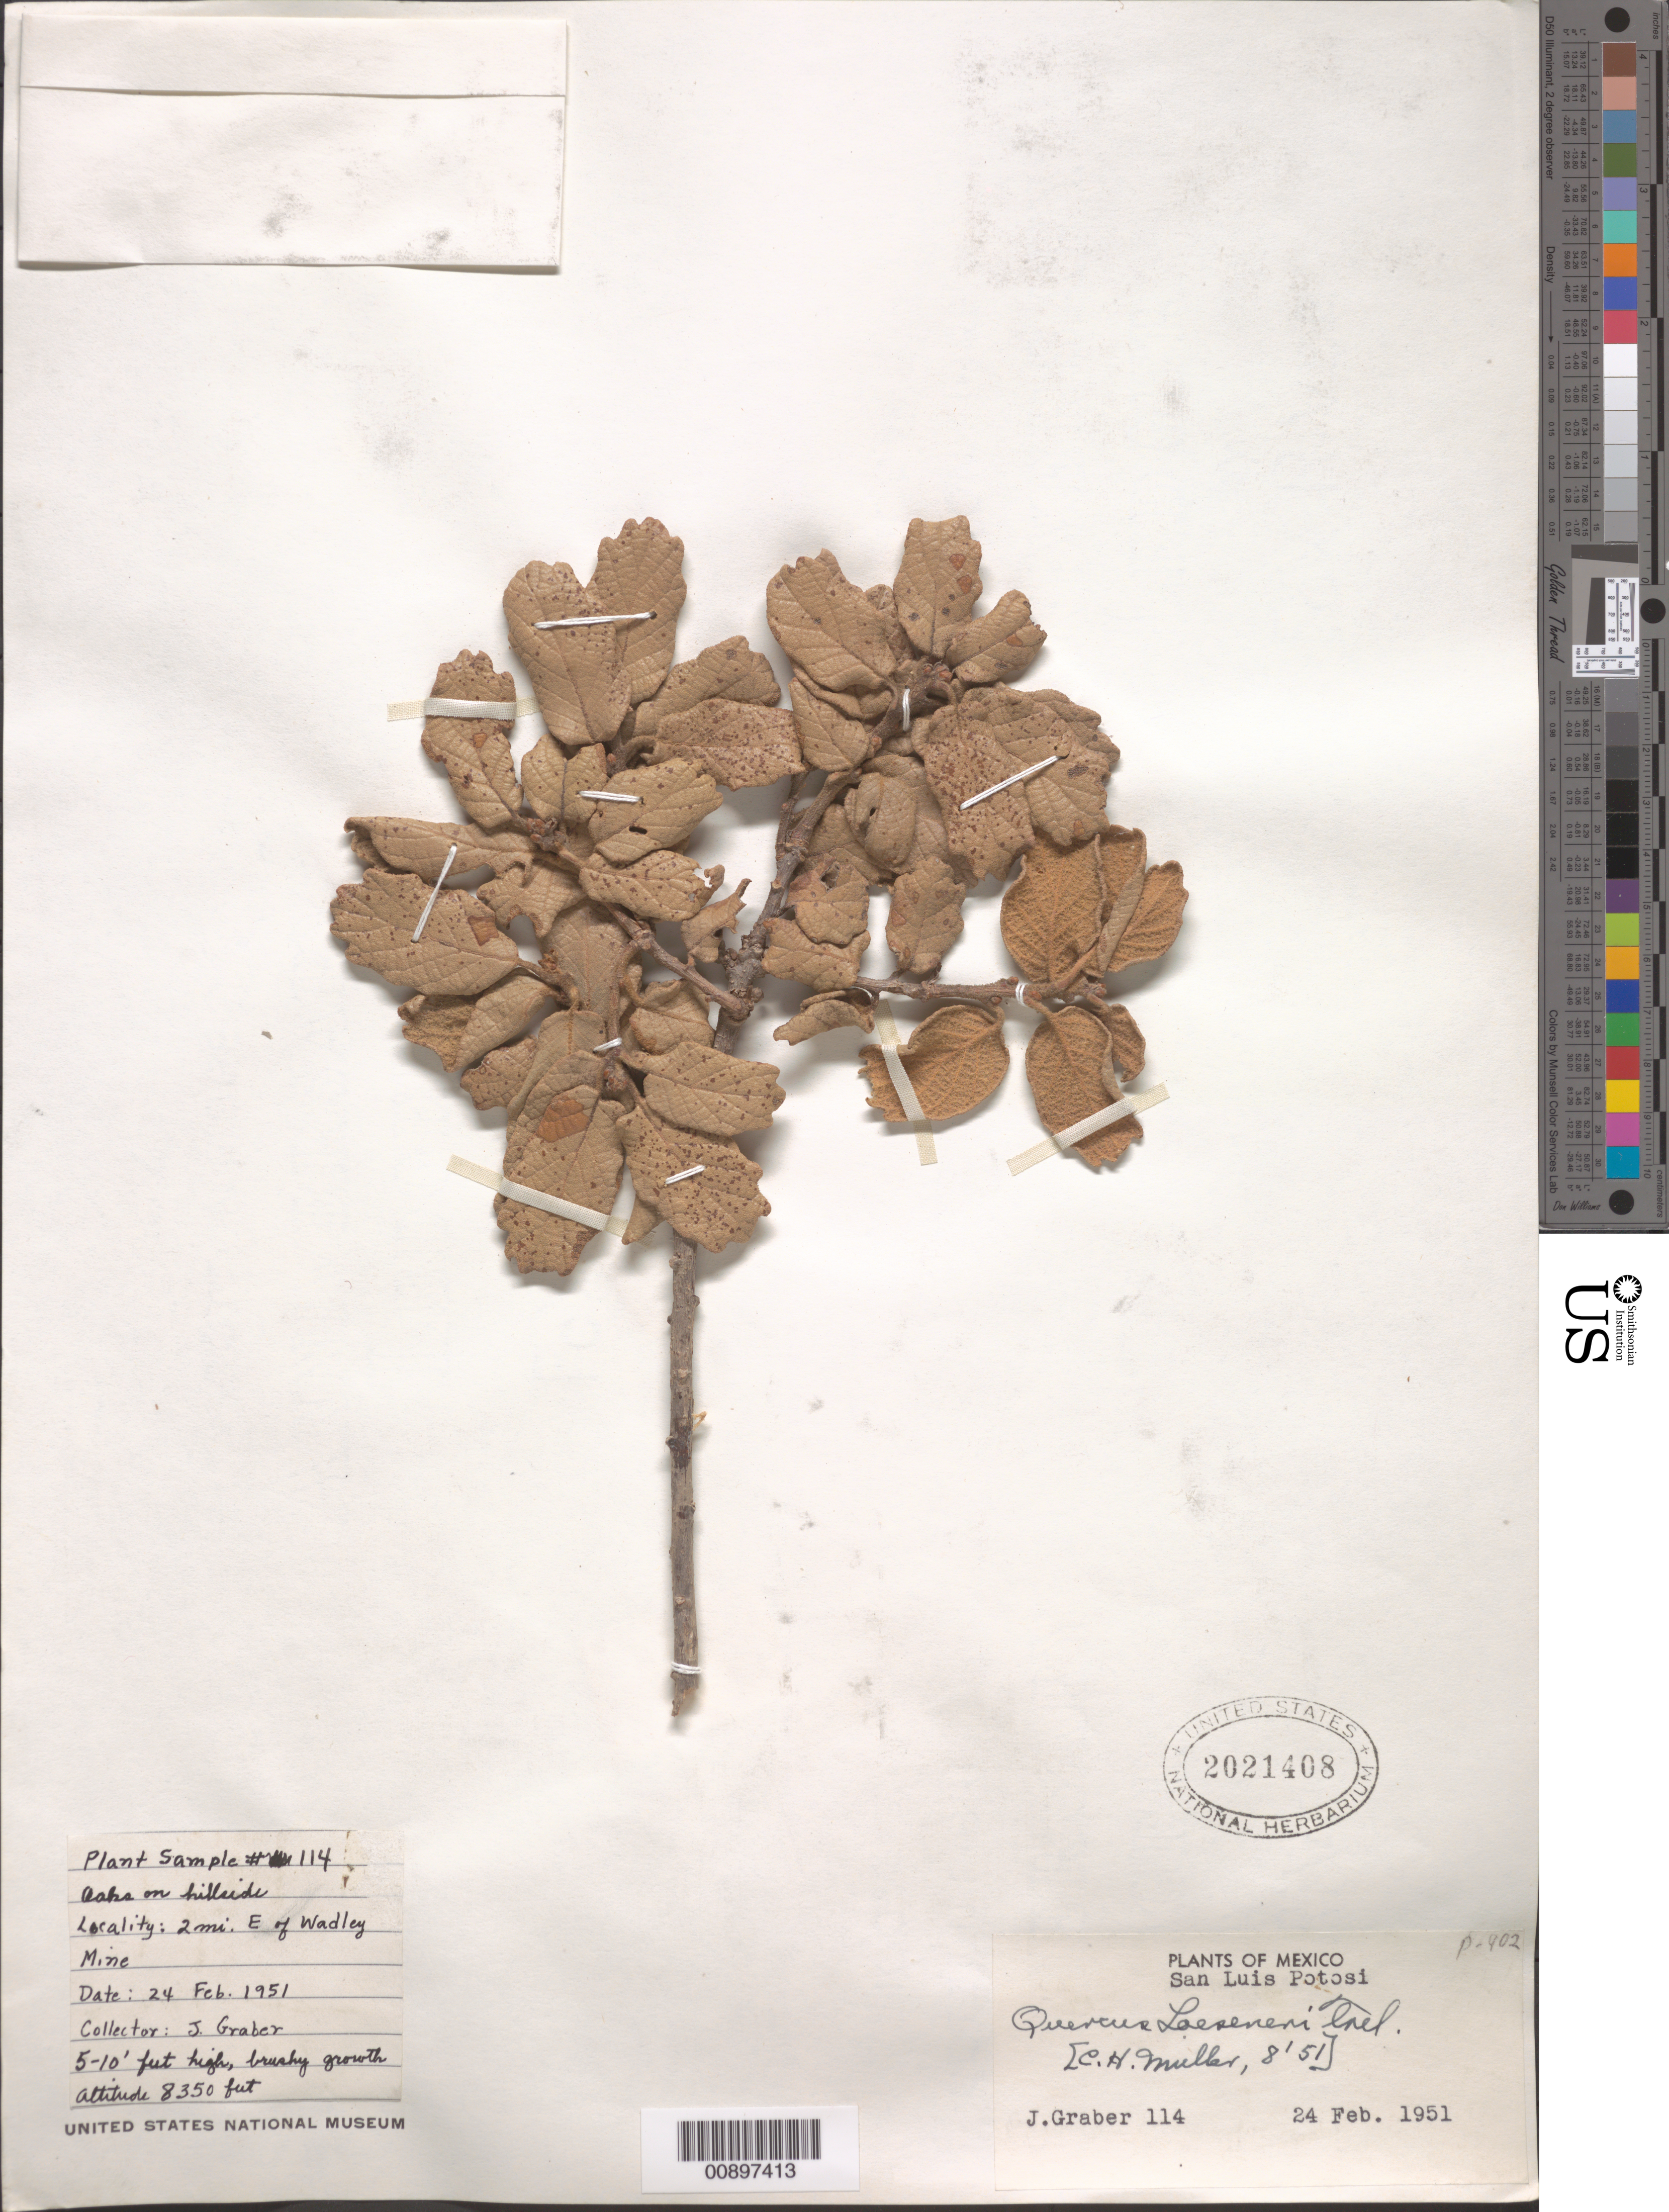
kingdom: Plantae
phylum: Tracheophyta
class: Magnoliopsida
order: Fagales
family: Fagaceae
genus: Quercus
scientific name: Quercus loeseneri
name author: Trel.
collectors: J. Graber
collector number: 114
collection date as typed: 24 Feb 1951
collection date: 1951-02-24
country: Mexico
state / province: San Luis Potosí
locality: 2 mi. E of Wadley Mine.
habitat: On hillside.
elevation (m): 2545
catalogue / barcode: US 2021408